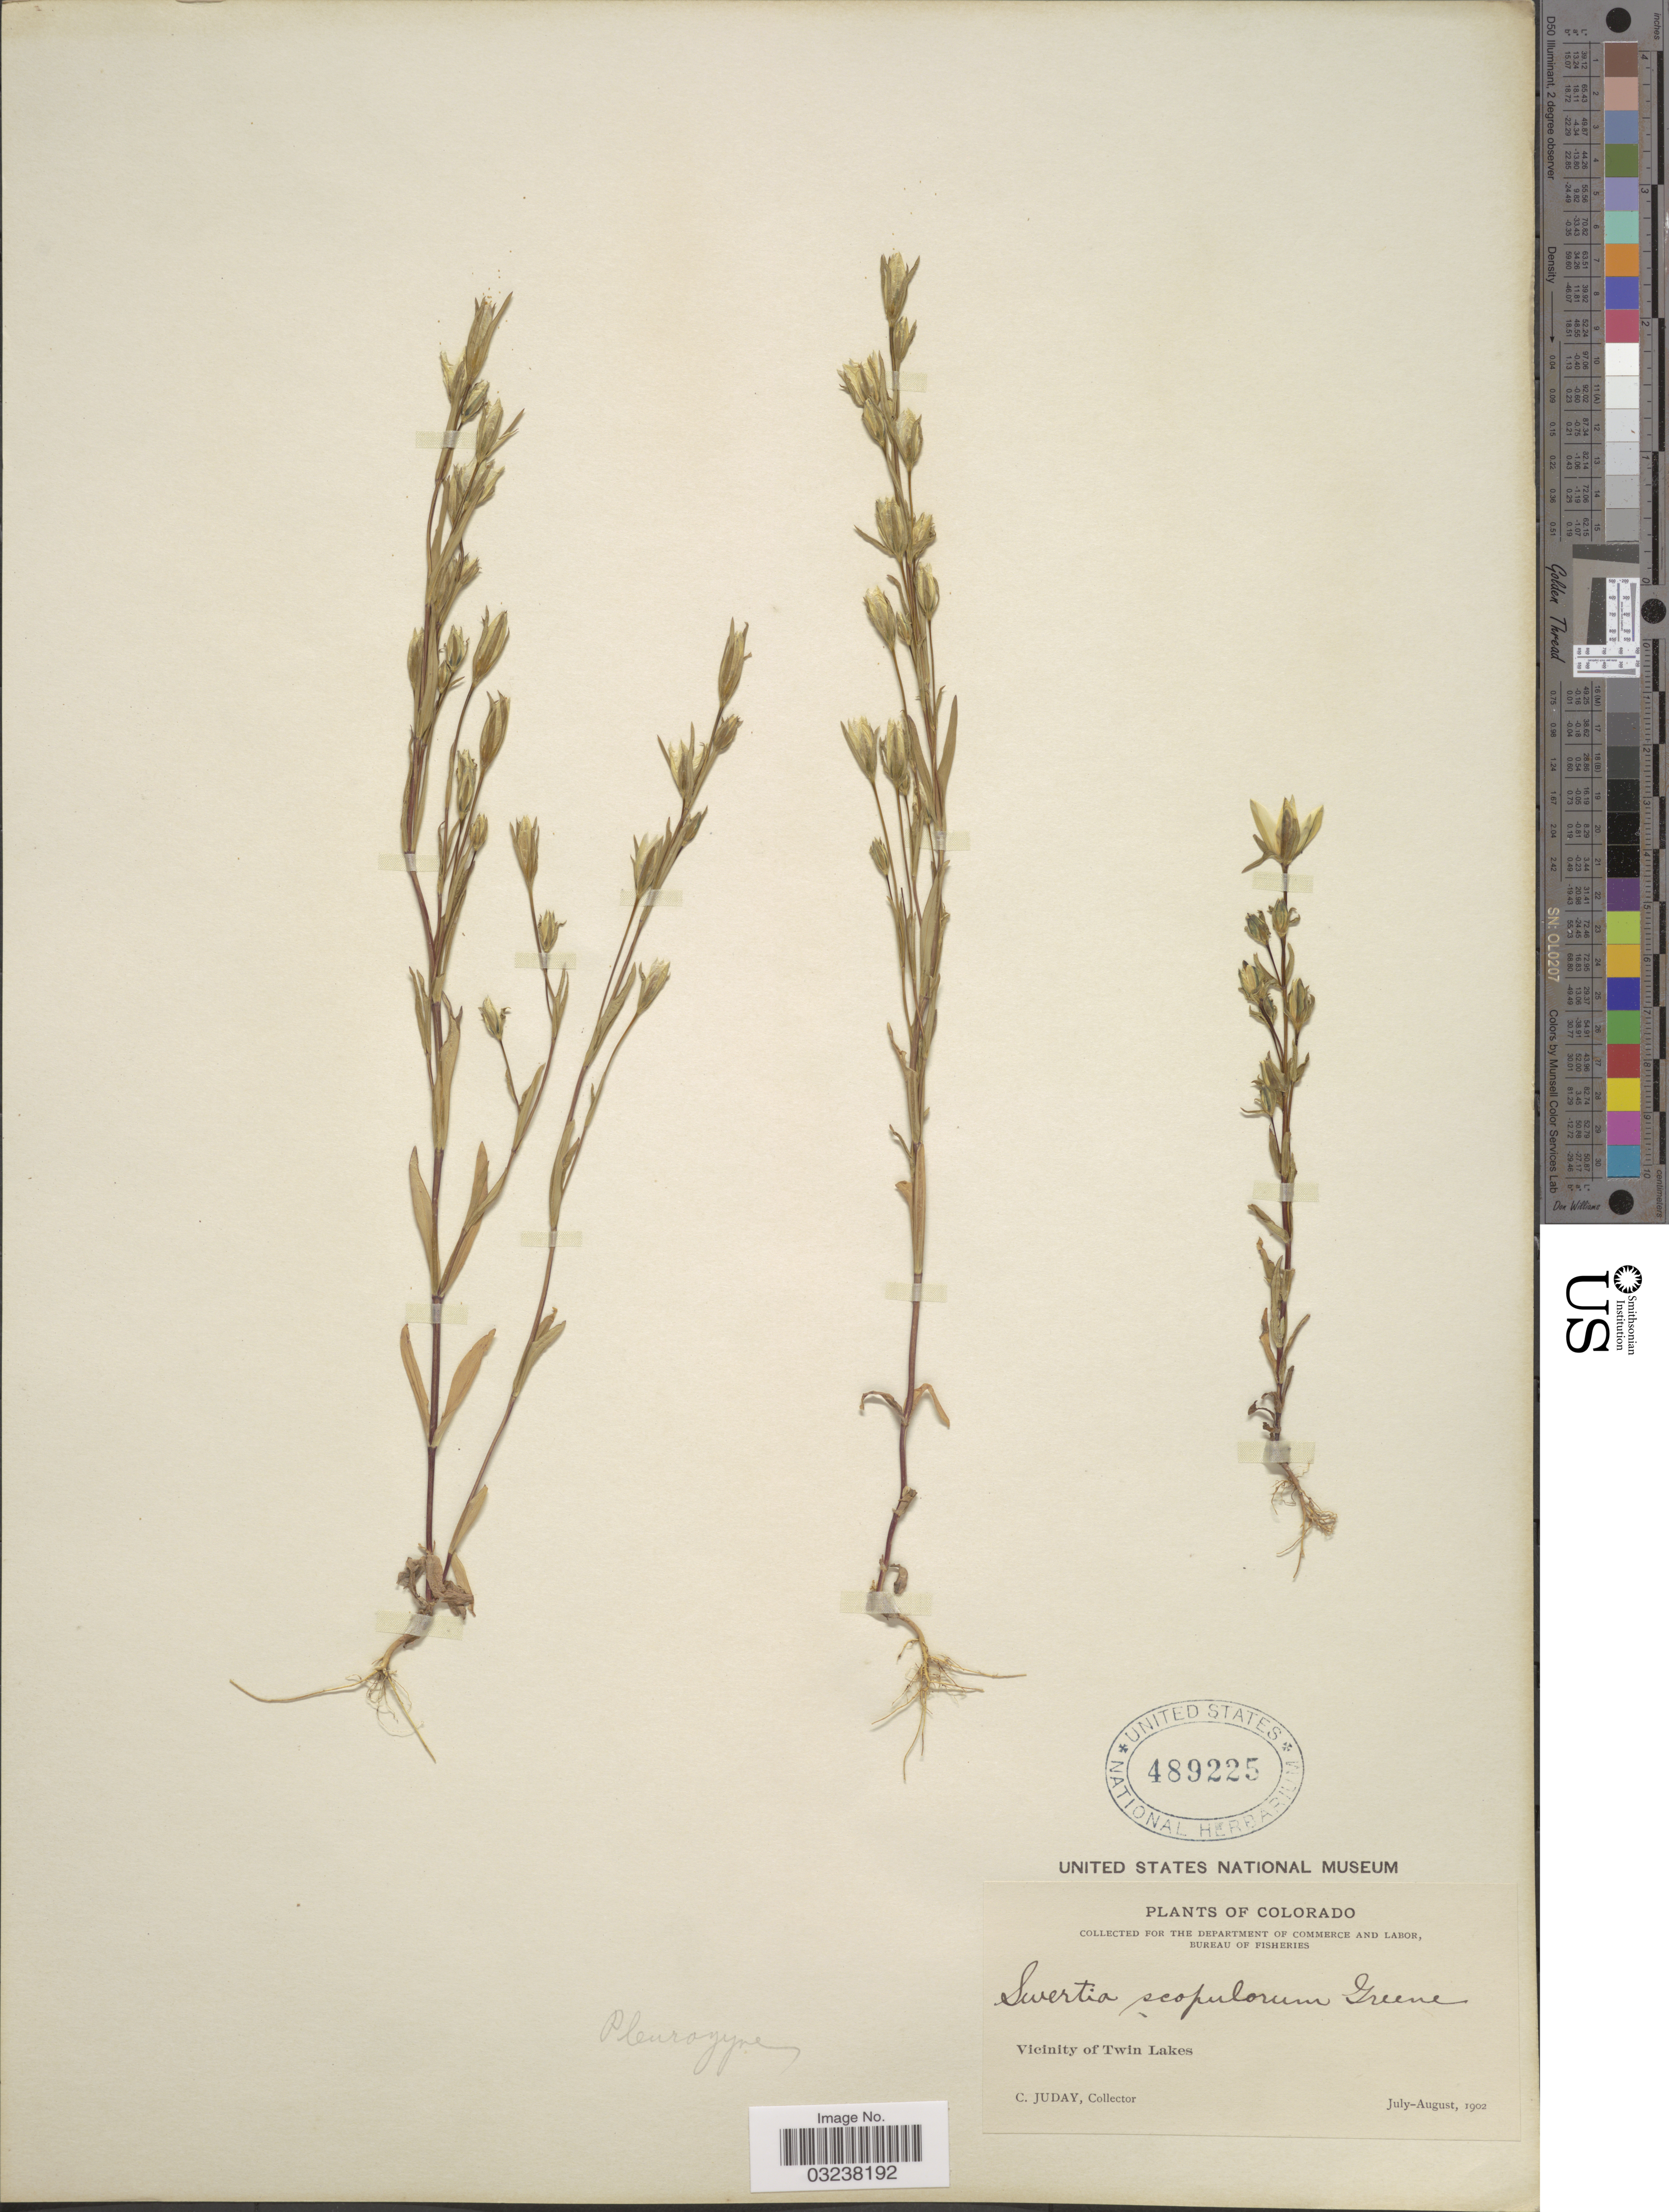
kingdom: Plantae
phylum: Tracheophyta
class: Magnoliopsida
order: Gentianales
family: Gentianaceae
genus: Pleurogyne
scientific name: Pleurogyne fontana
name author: A. Nelson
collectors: C. Juday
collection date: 1902-07/1902-08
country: United States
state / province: Colorado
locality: Vicinity of Twin Lakes.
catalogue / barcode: US 489225